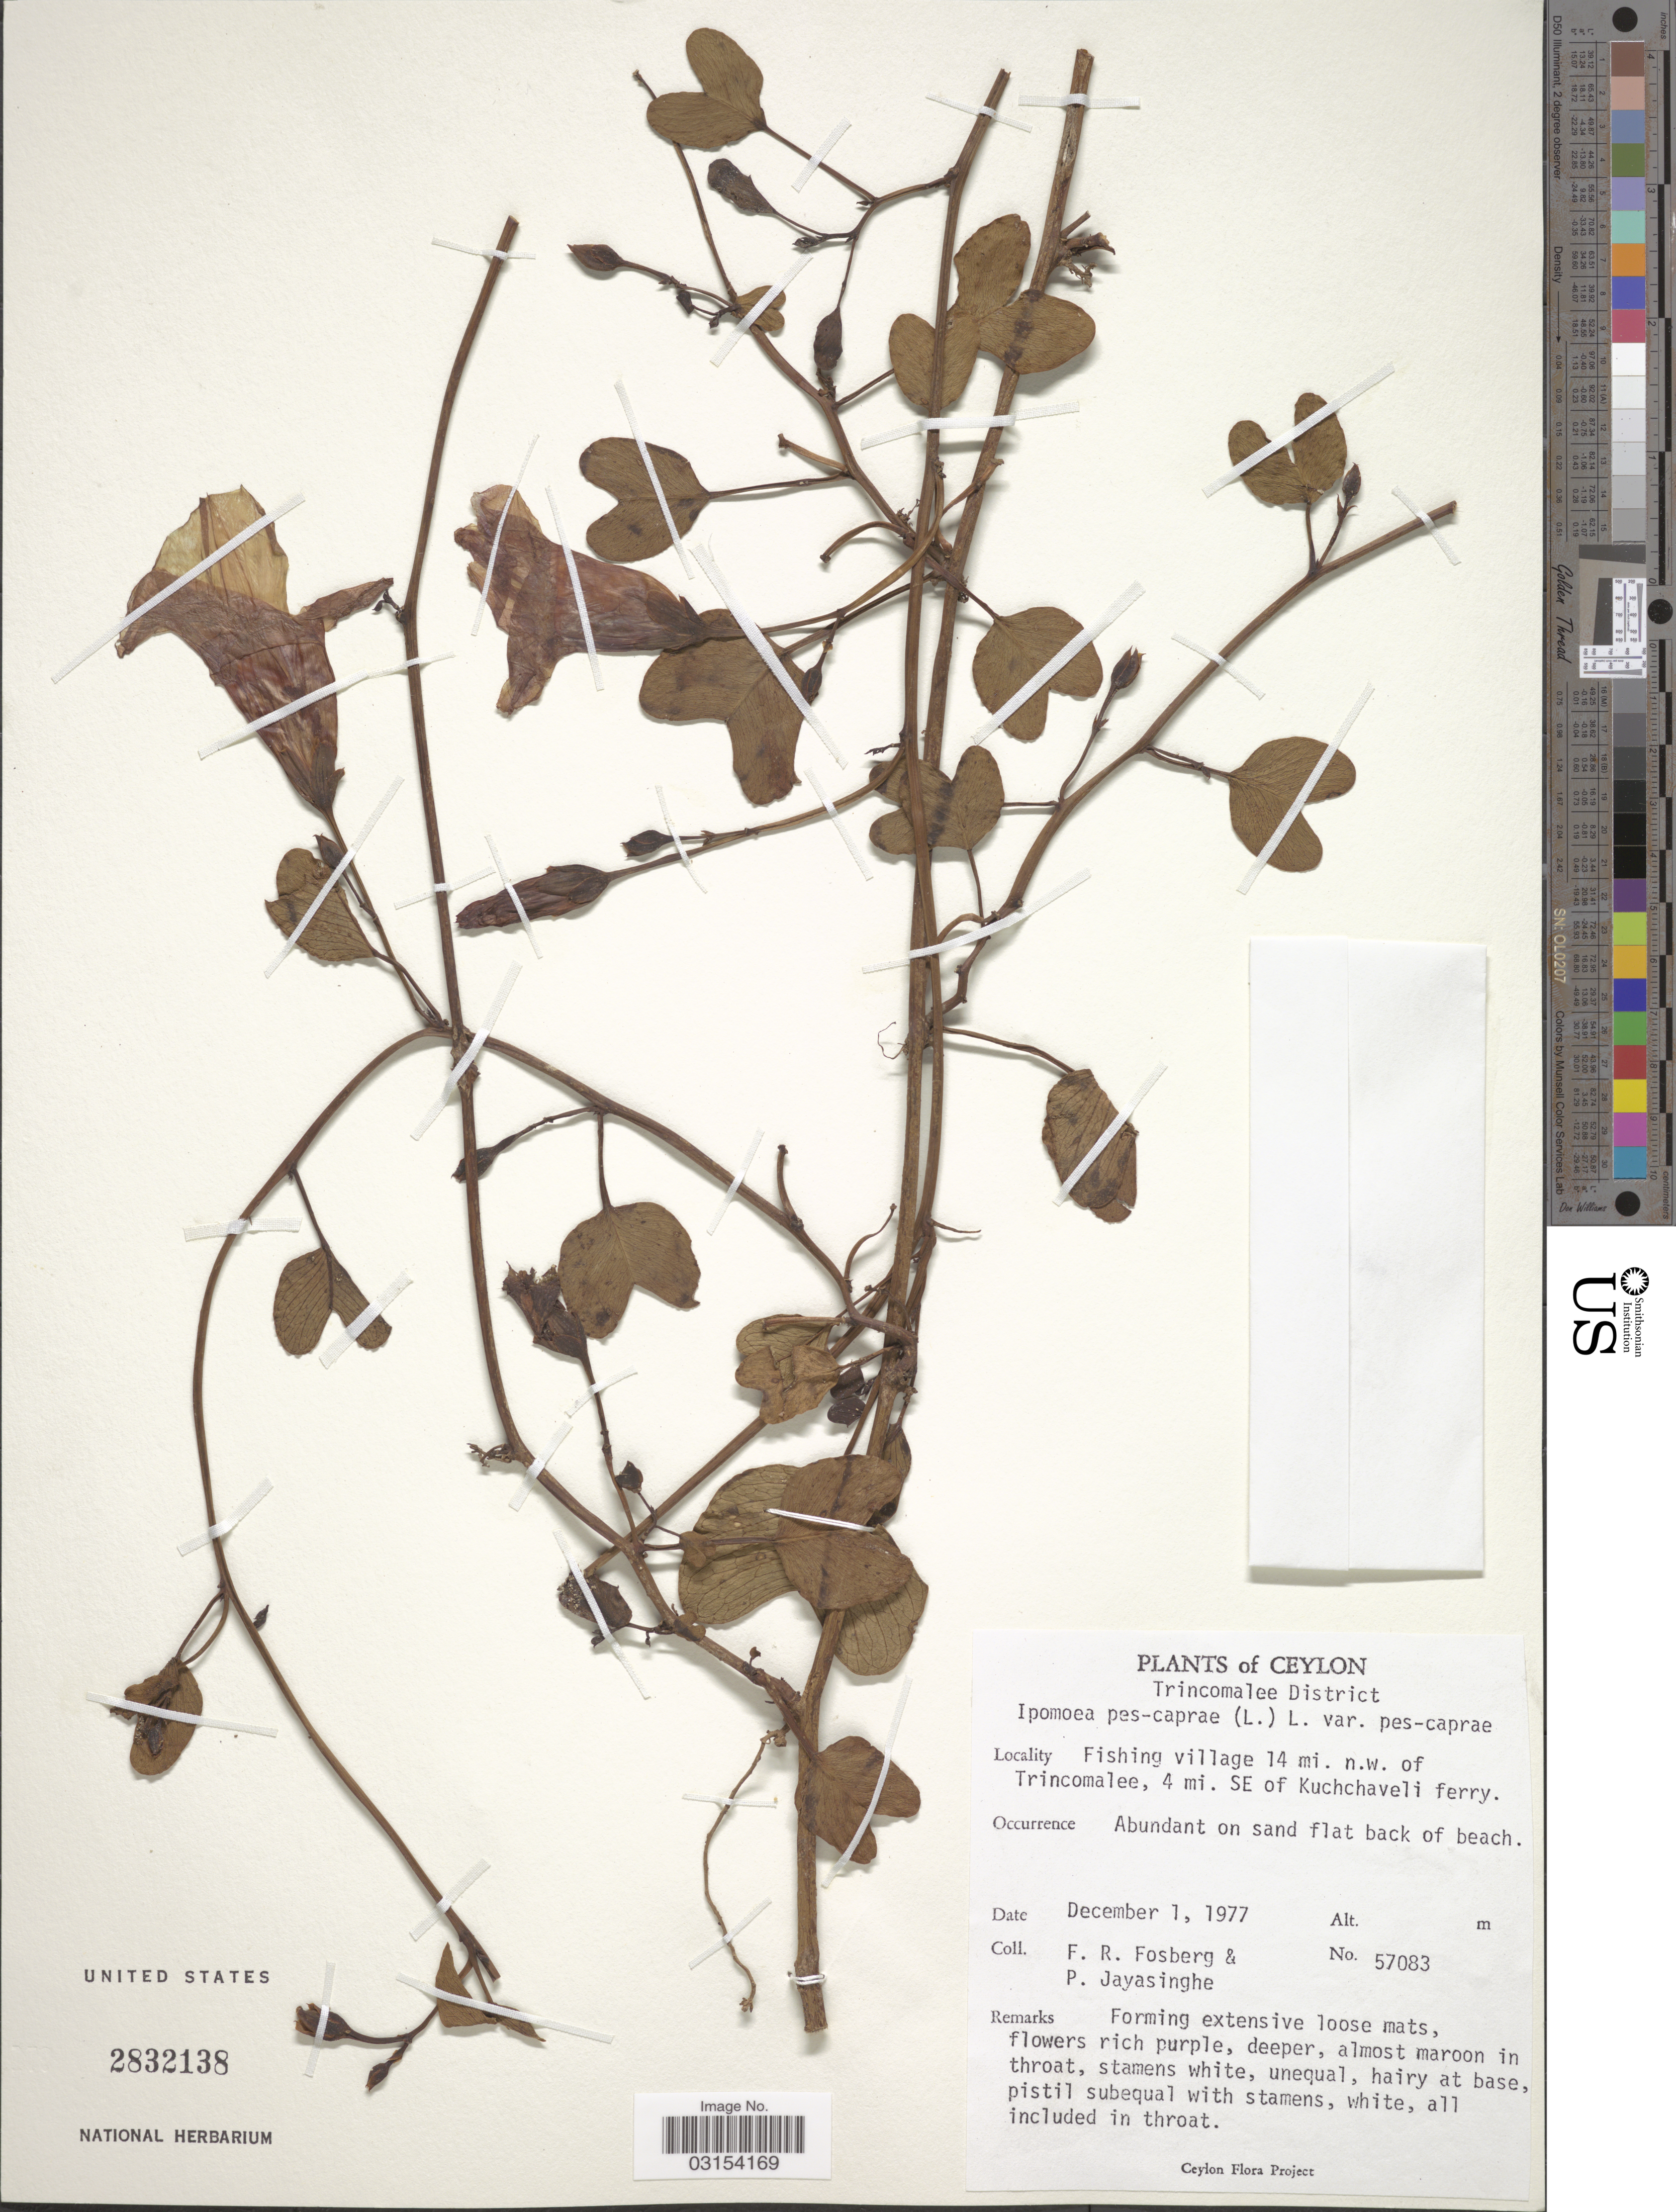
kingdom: Plantae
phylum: Tracheophyta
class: Magnoliopsida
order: Solanales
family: Convolvulaceae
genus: Ipomoea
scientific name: Ipomoea pes-caprae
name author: (L.) R. Br.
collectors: F. R. Fosberg & P. Jayasinghe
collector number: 57083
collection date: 1977-12-01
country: Sri Lanka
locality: Ceylon, Trincomalee District, Fishing village 14 mi. n.w. of Trincomalee, 4 mi. SE of Kuchchaveli ferry.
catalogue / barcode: US 2832138